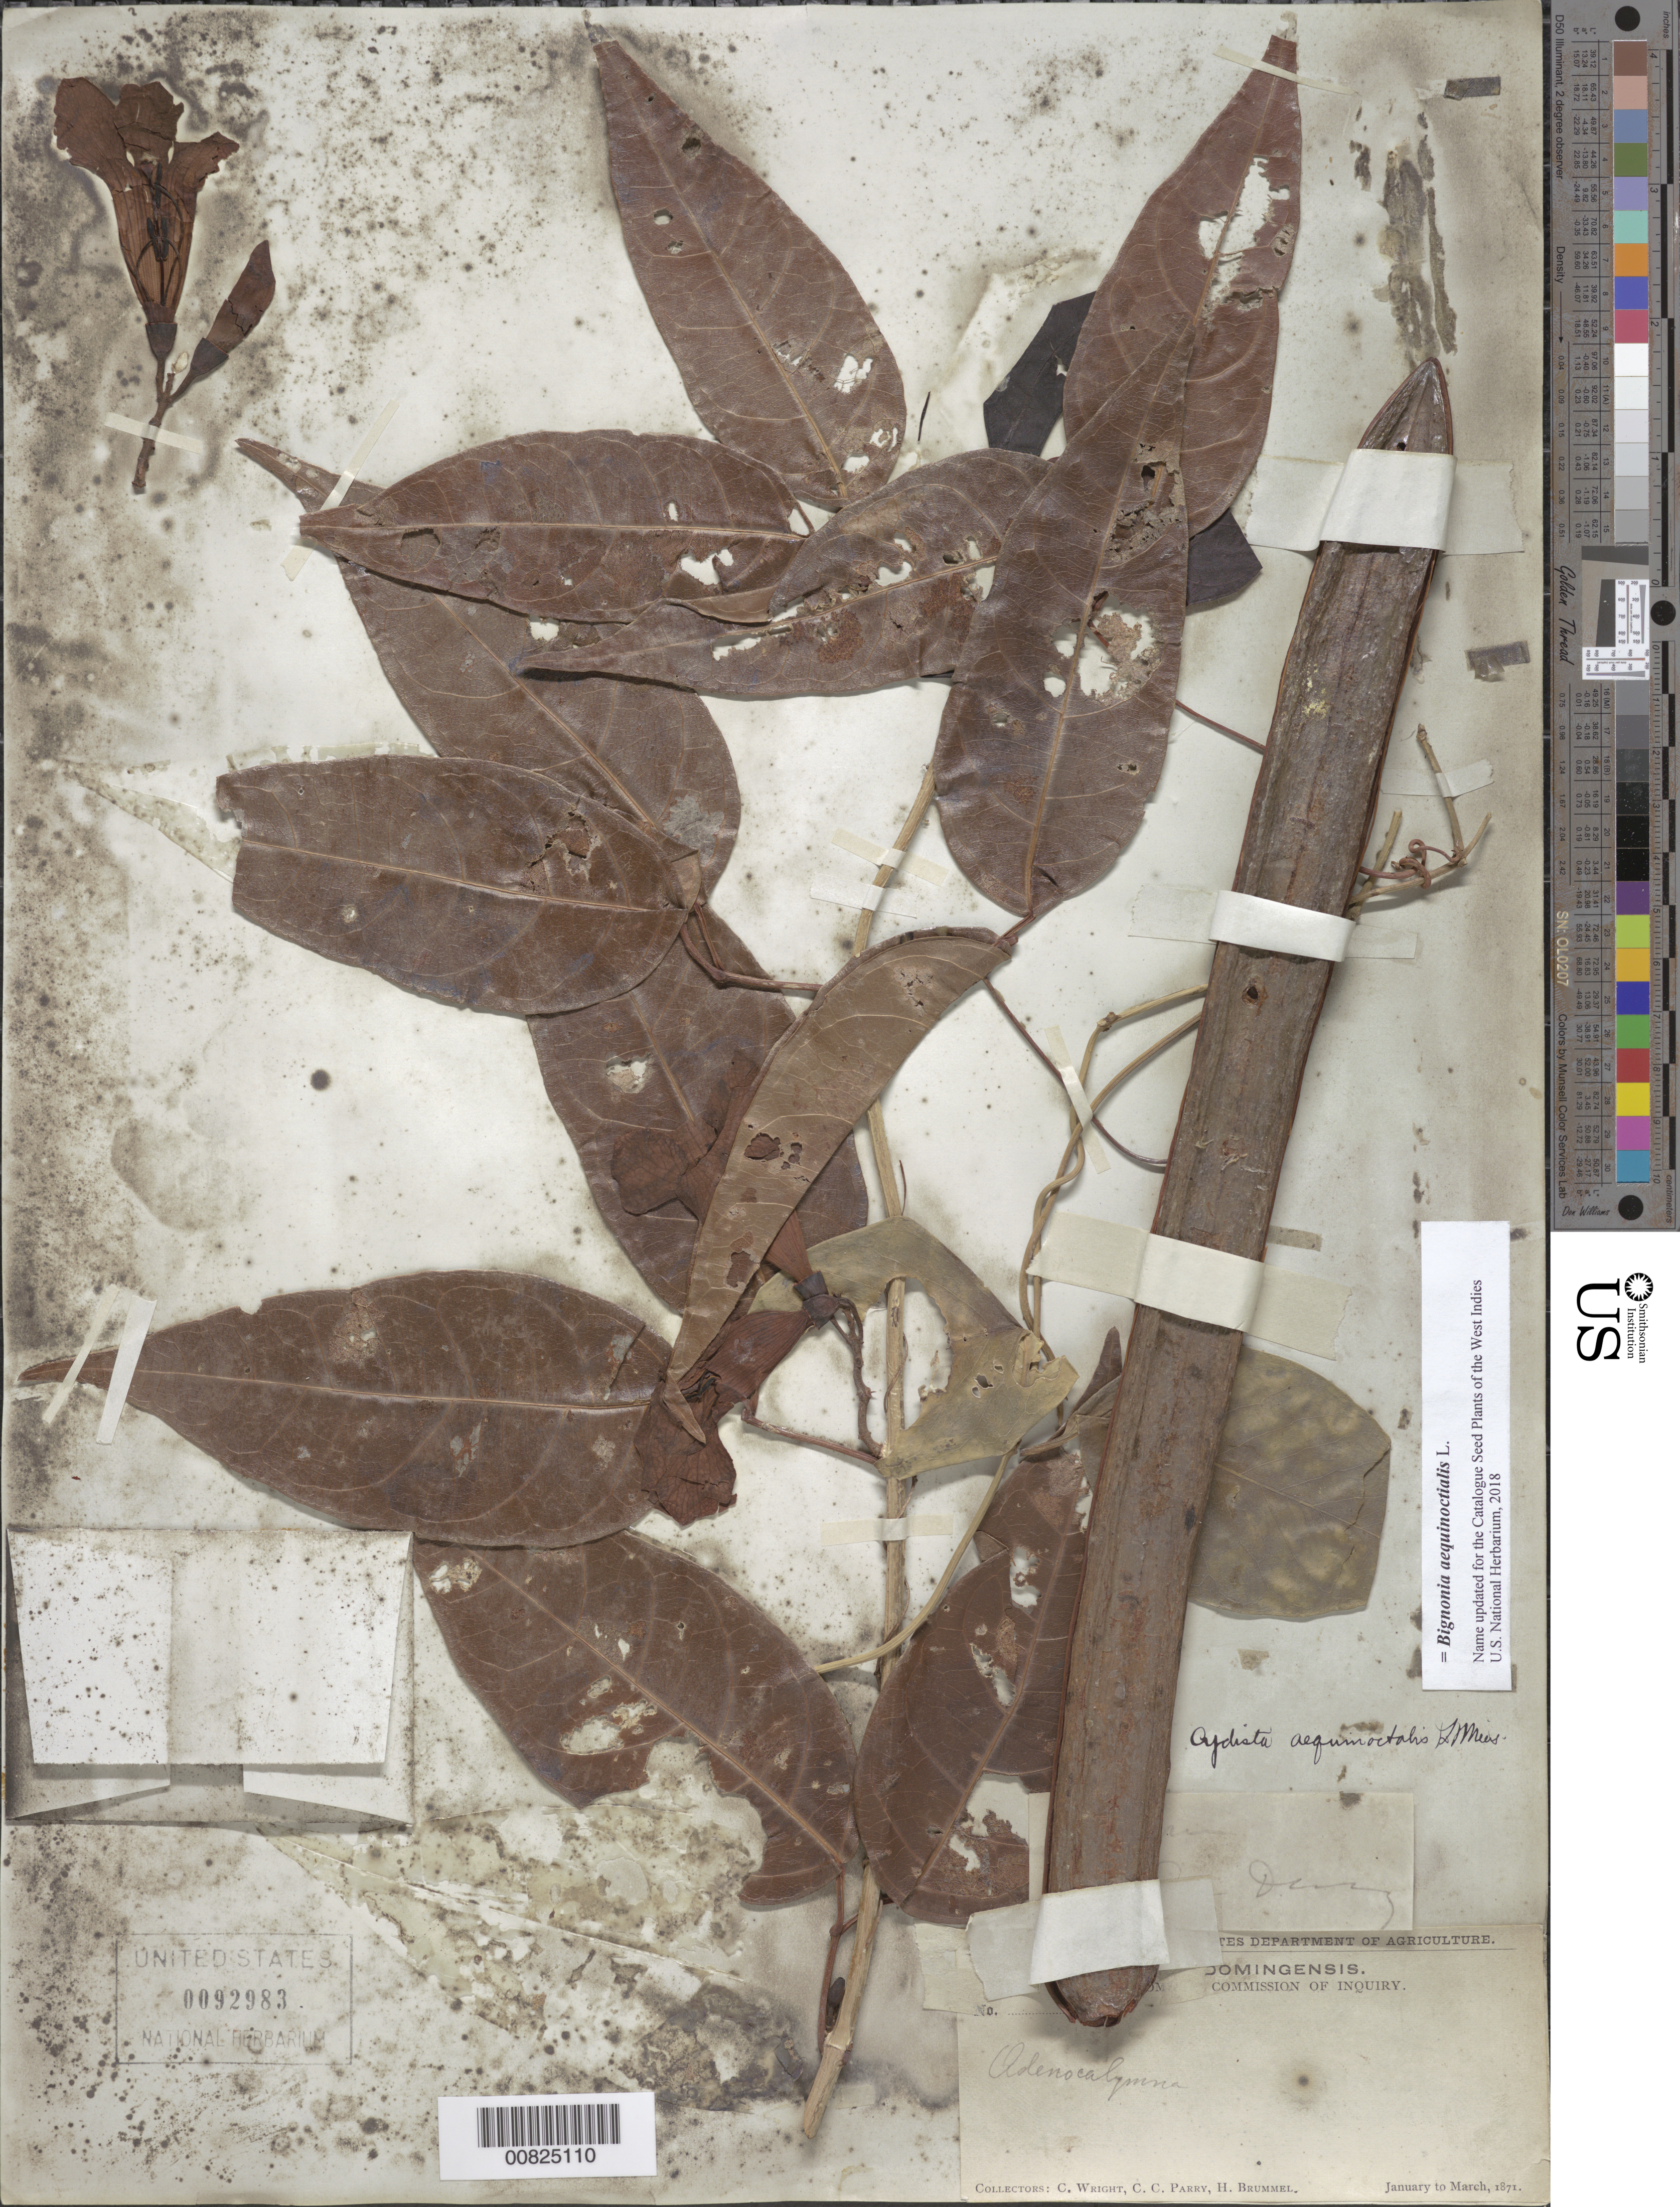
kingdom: Plantae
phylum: Tracheophyta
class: Magnoliopsida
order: Lamiales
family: Bignoniaceae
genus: Bignonia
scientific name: Bignonia aequinoctialis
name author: L.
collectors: C. Wright, C. C. Parry & H. Brummel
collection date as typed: Jan 1871 to -- Mar 1871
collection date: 1871-01/1871-03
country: Dominican Republic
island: Hispaniola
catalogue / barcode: US 92983